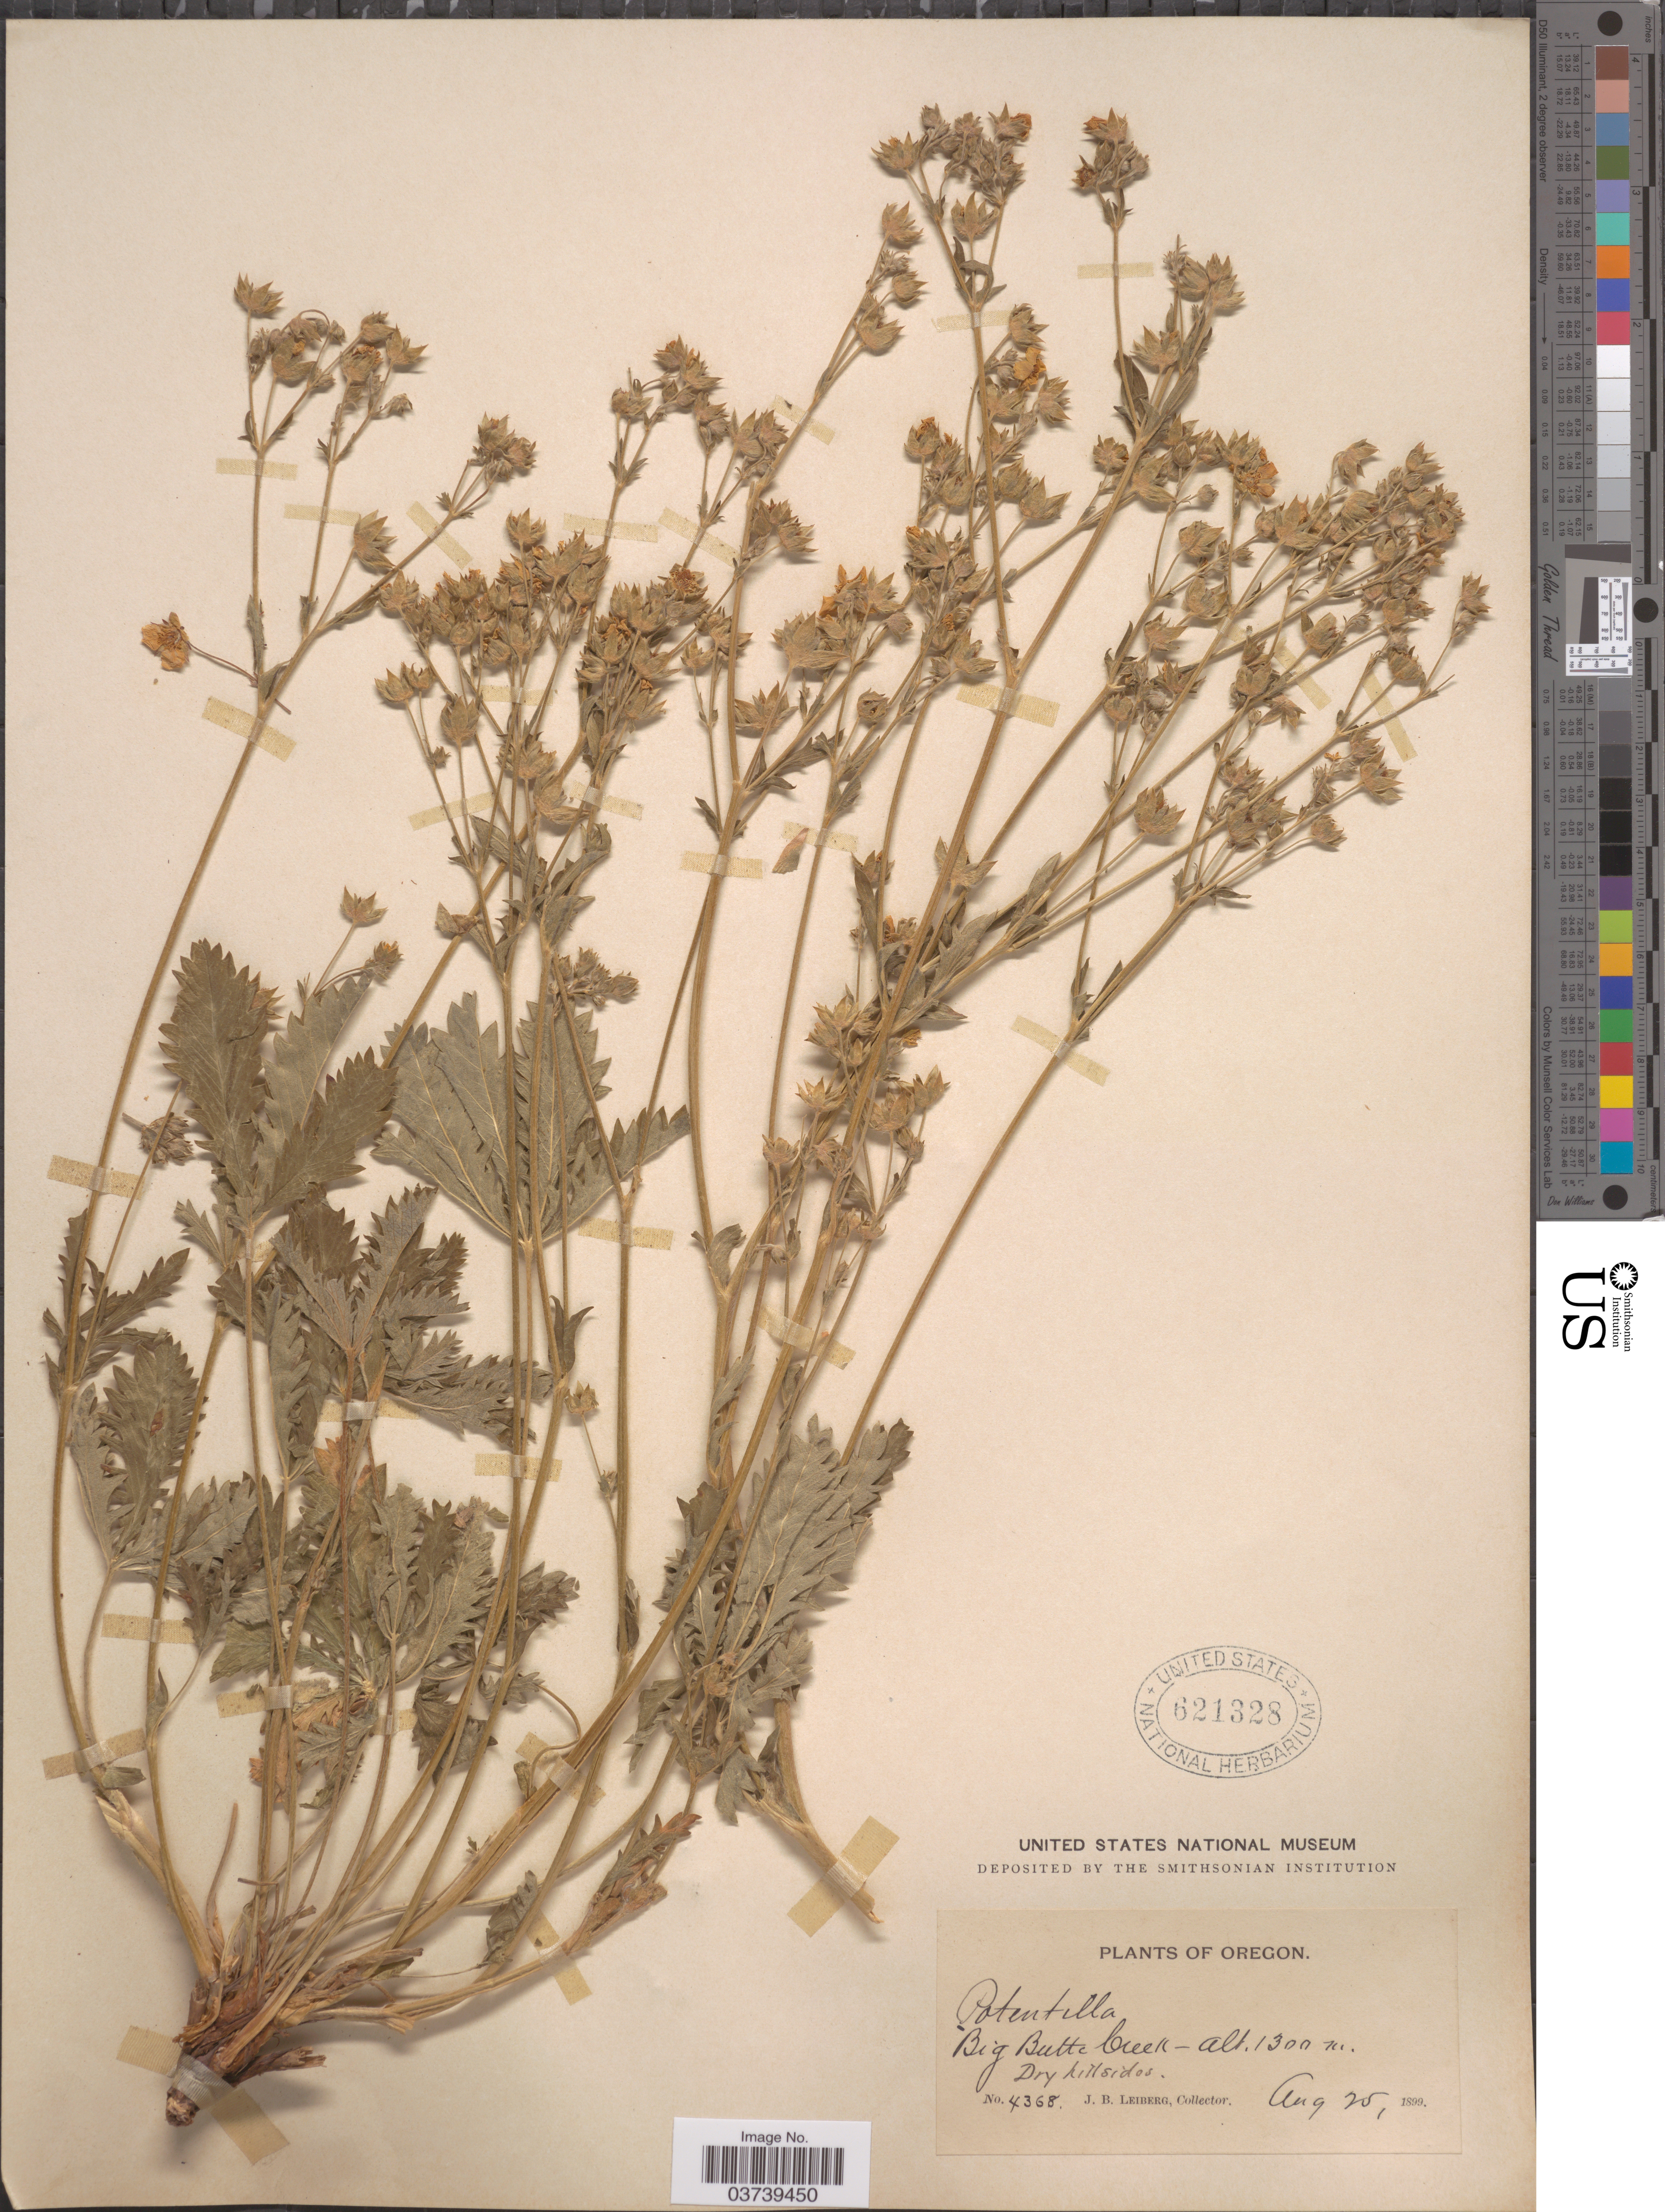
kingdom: Plantae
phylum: Tracheophyta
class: Magnoliopsida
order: Rosales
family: Rosaceae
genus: Potentilla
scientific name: Potentilla sp.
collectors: J. B. Leiberg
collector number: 4368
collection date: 1899-08-25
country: United States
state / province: Oregon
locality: Big Butte Creek.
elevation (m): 1300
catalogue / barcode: US 621328